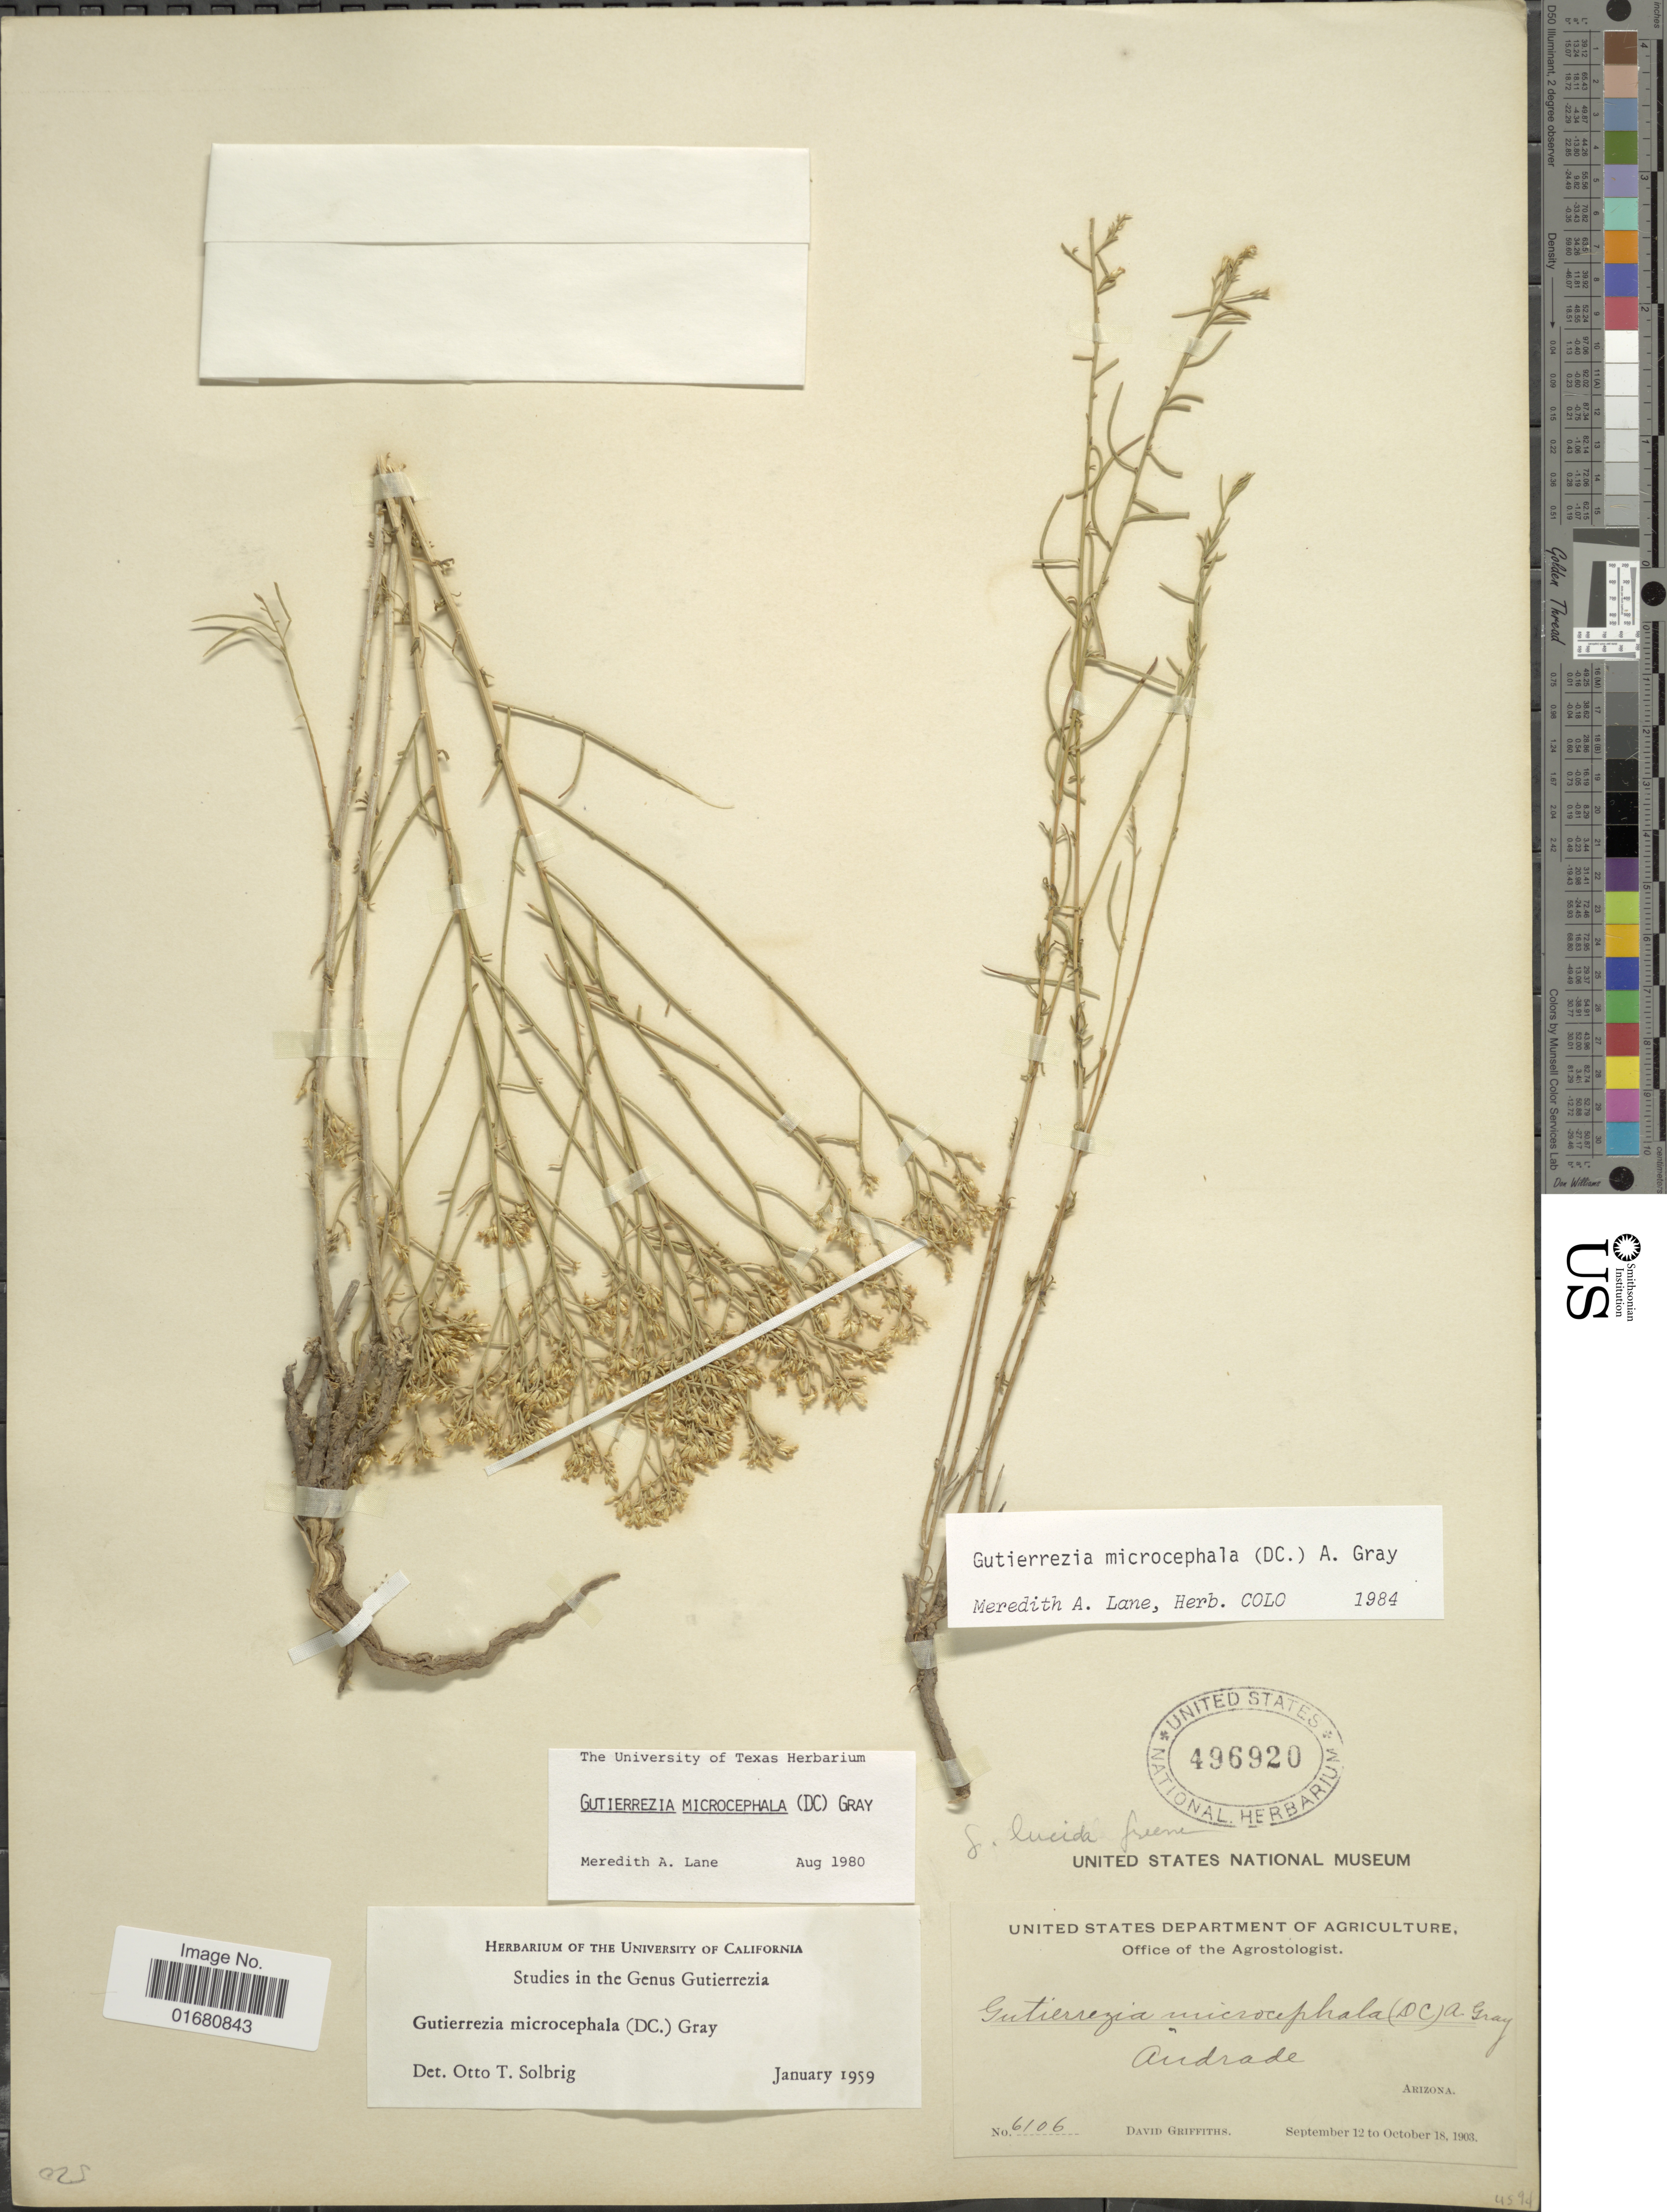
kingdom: Plantae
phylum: Tracheophyta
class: Magnoliopsida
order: Asterales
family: Asteraceae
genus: Gutierrezia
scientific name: Gutierrezia microcephala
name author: (DC.) A. Gray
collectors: D. Griffiths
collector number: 6106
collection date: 1903-09-12/1903-10-18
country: United States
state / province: Arizona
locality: Audrade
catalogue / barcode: US 496920